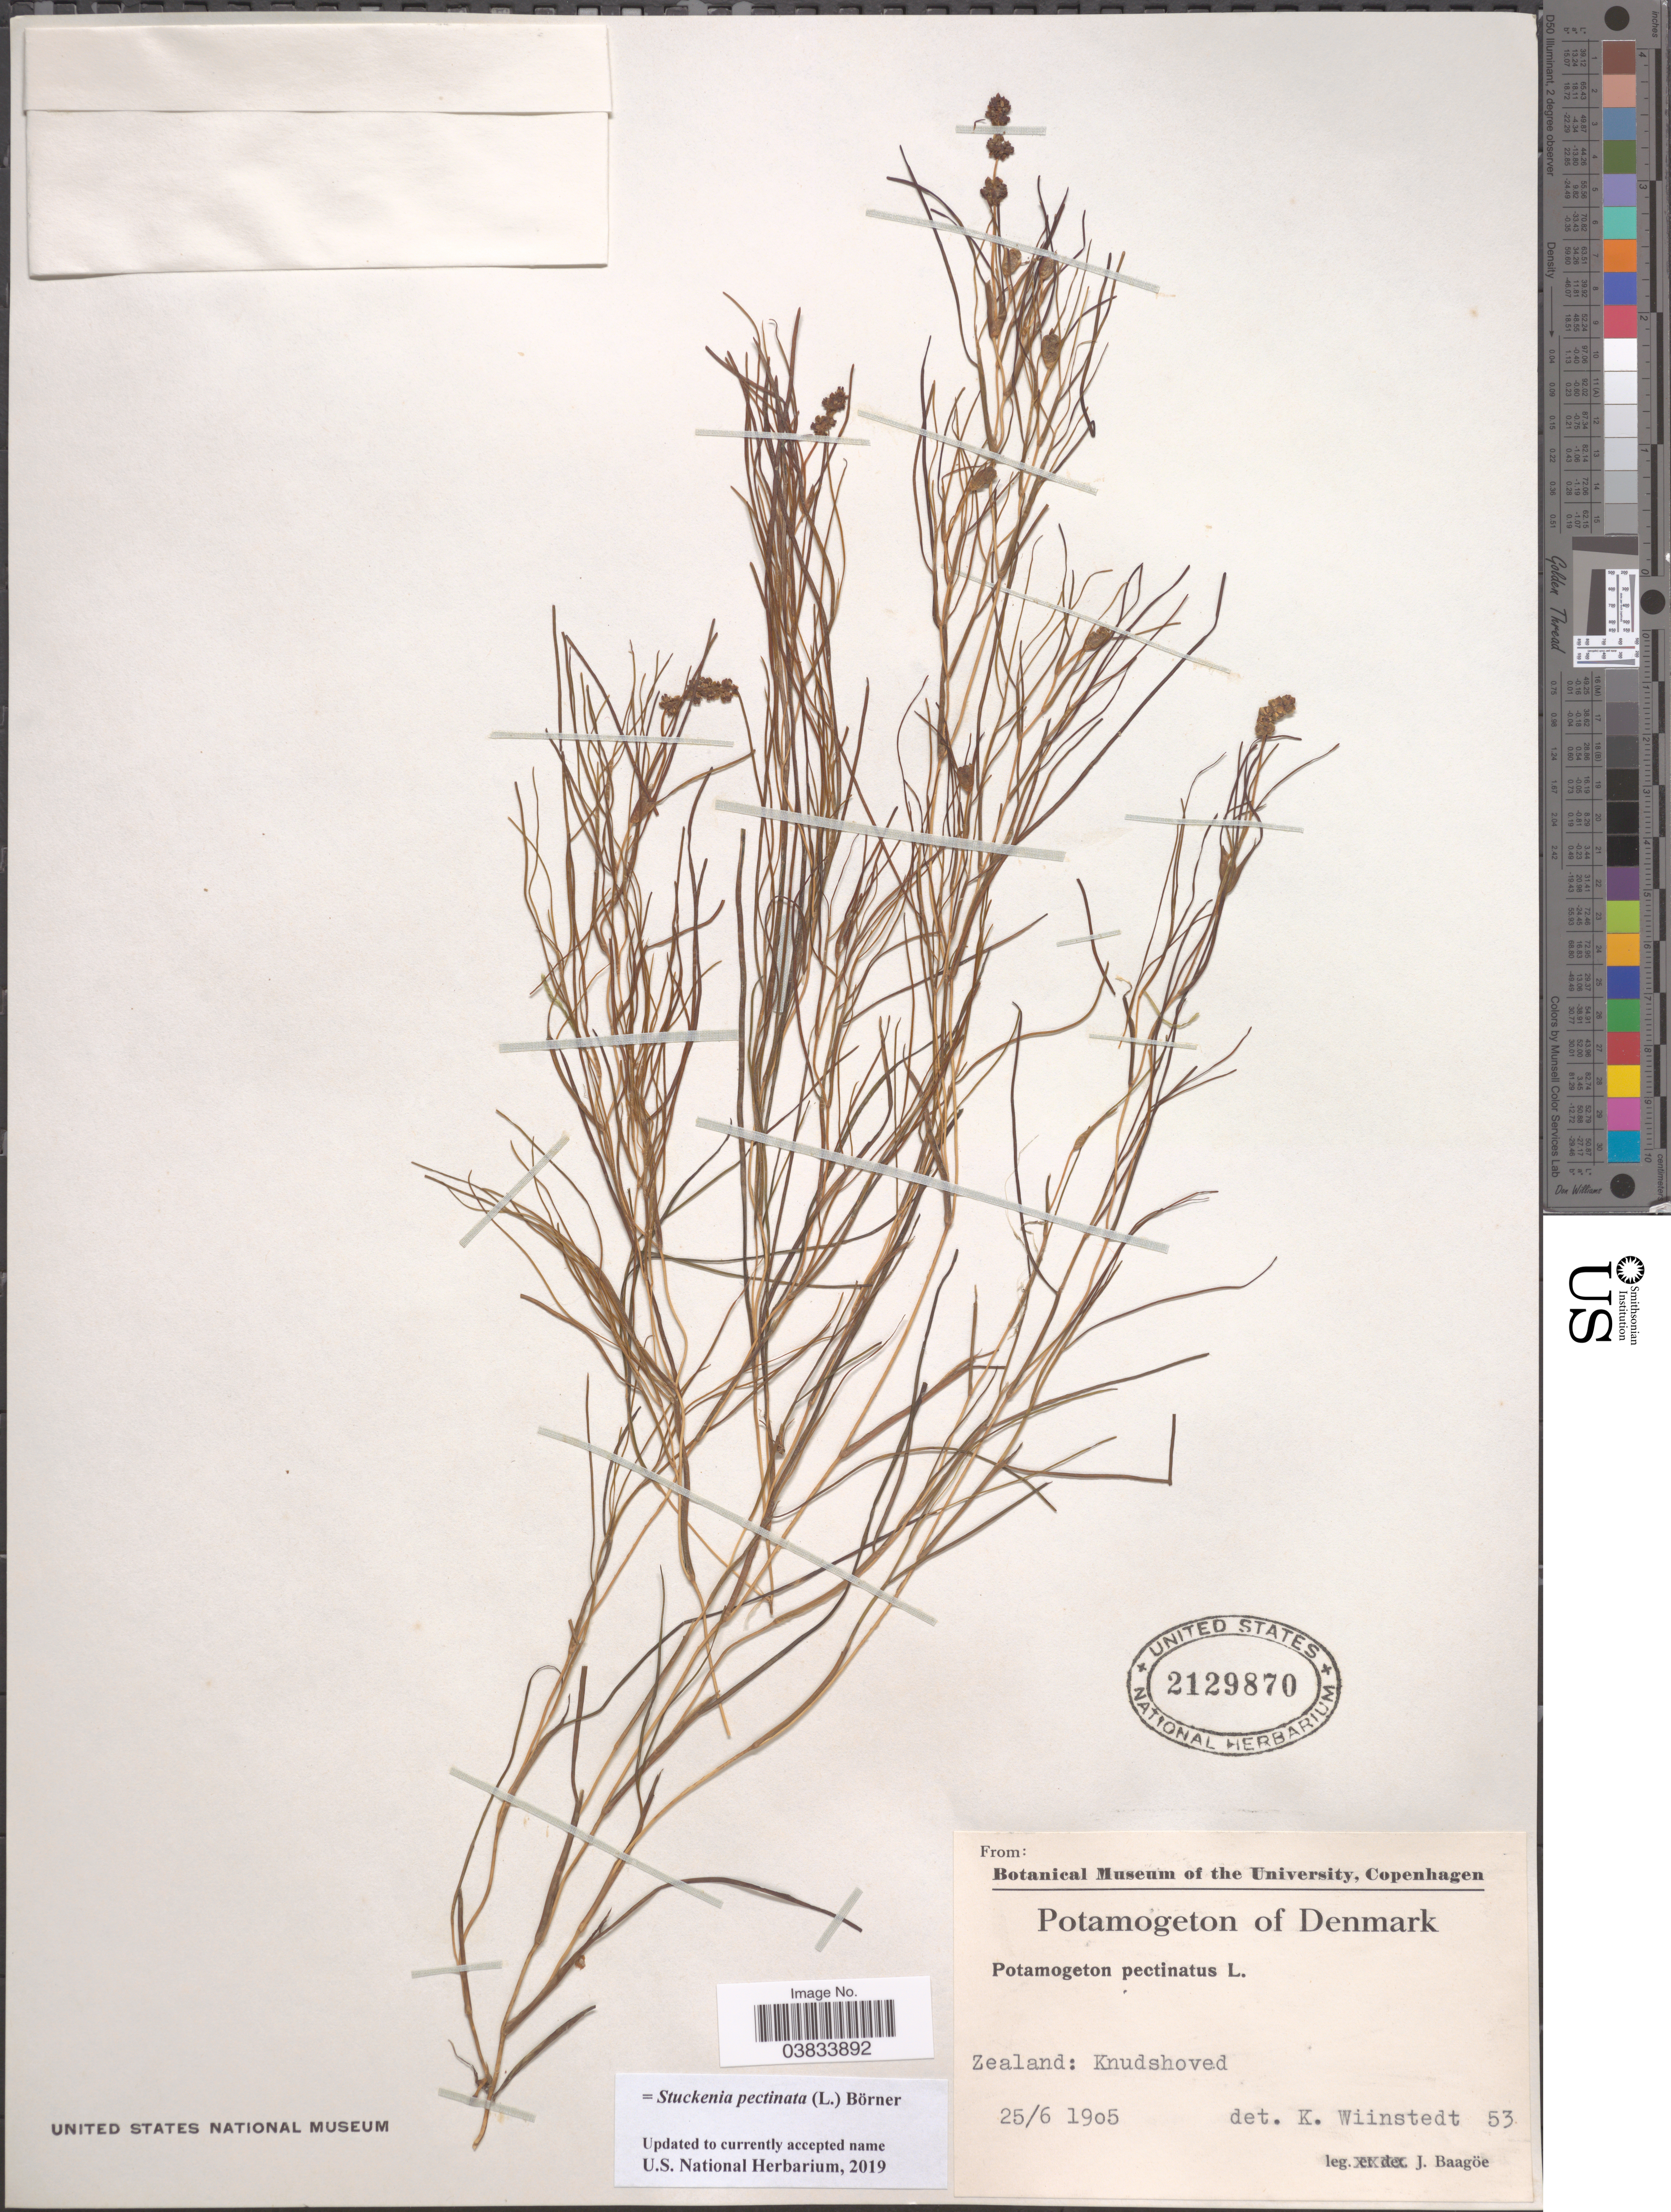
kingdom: Plantae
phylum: Tracheophyta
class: Liliopsida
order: Alismatales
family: Potamogetonaceae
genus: Stuckenia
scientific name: Stuckenia pectinata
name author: (L.) Börner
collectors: J. Baagoe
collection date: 1905-06-25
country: Denmark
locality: Zealand: Knudshoved.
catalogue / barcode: US 2129870